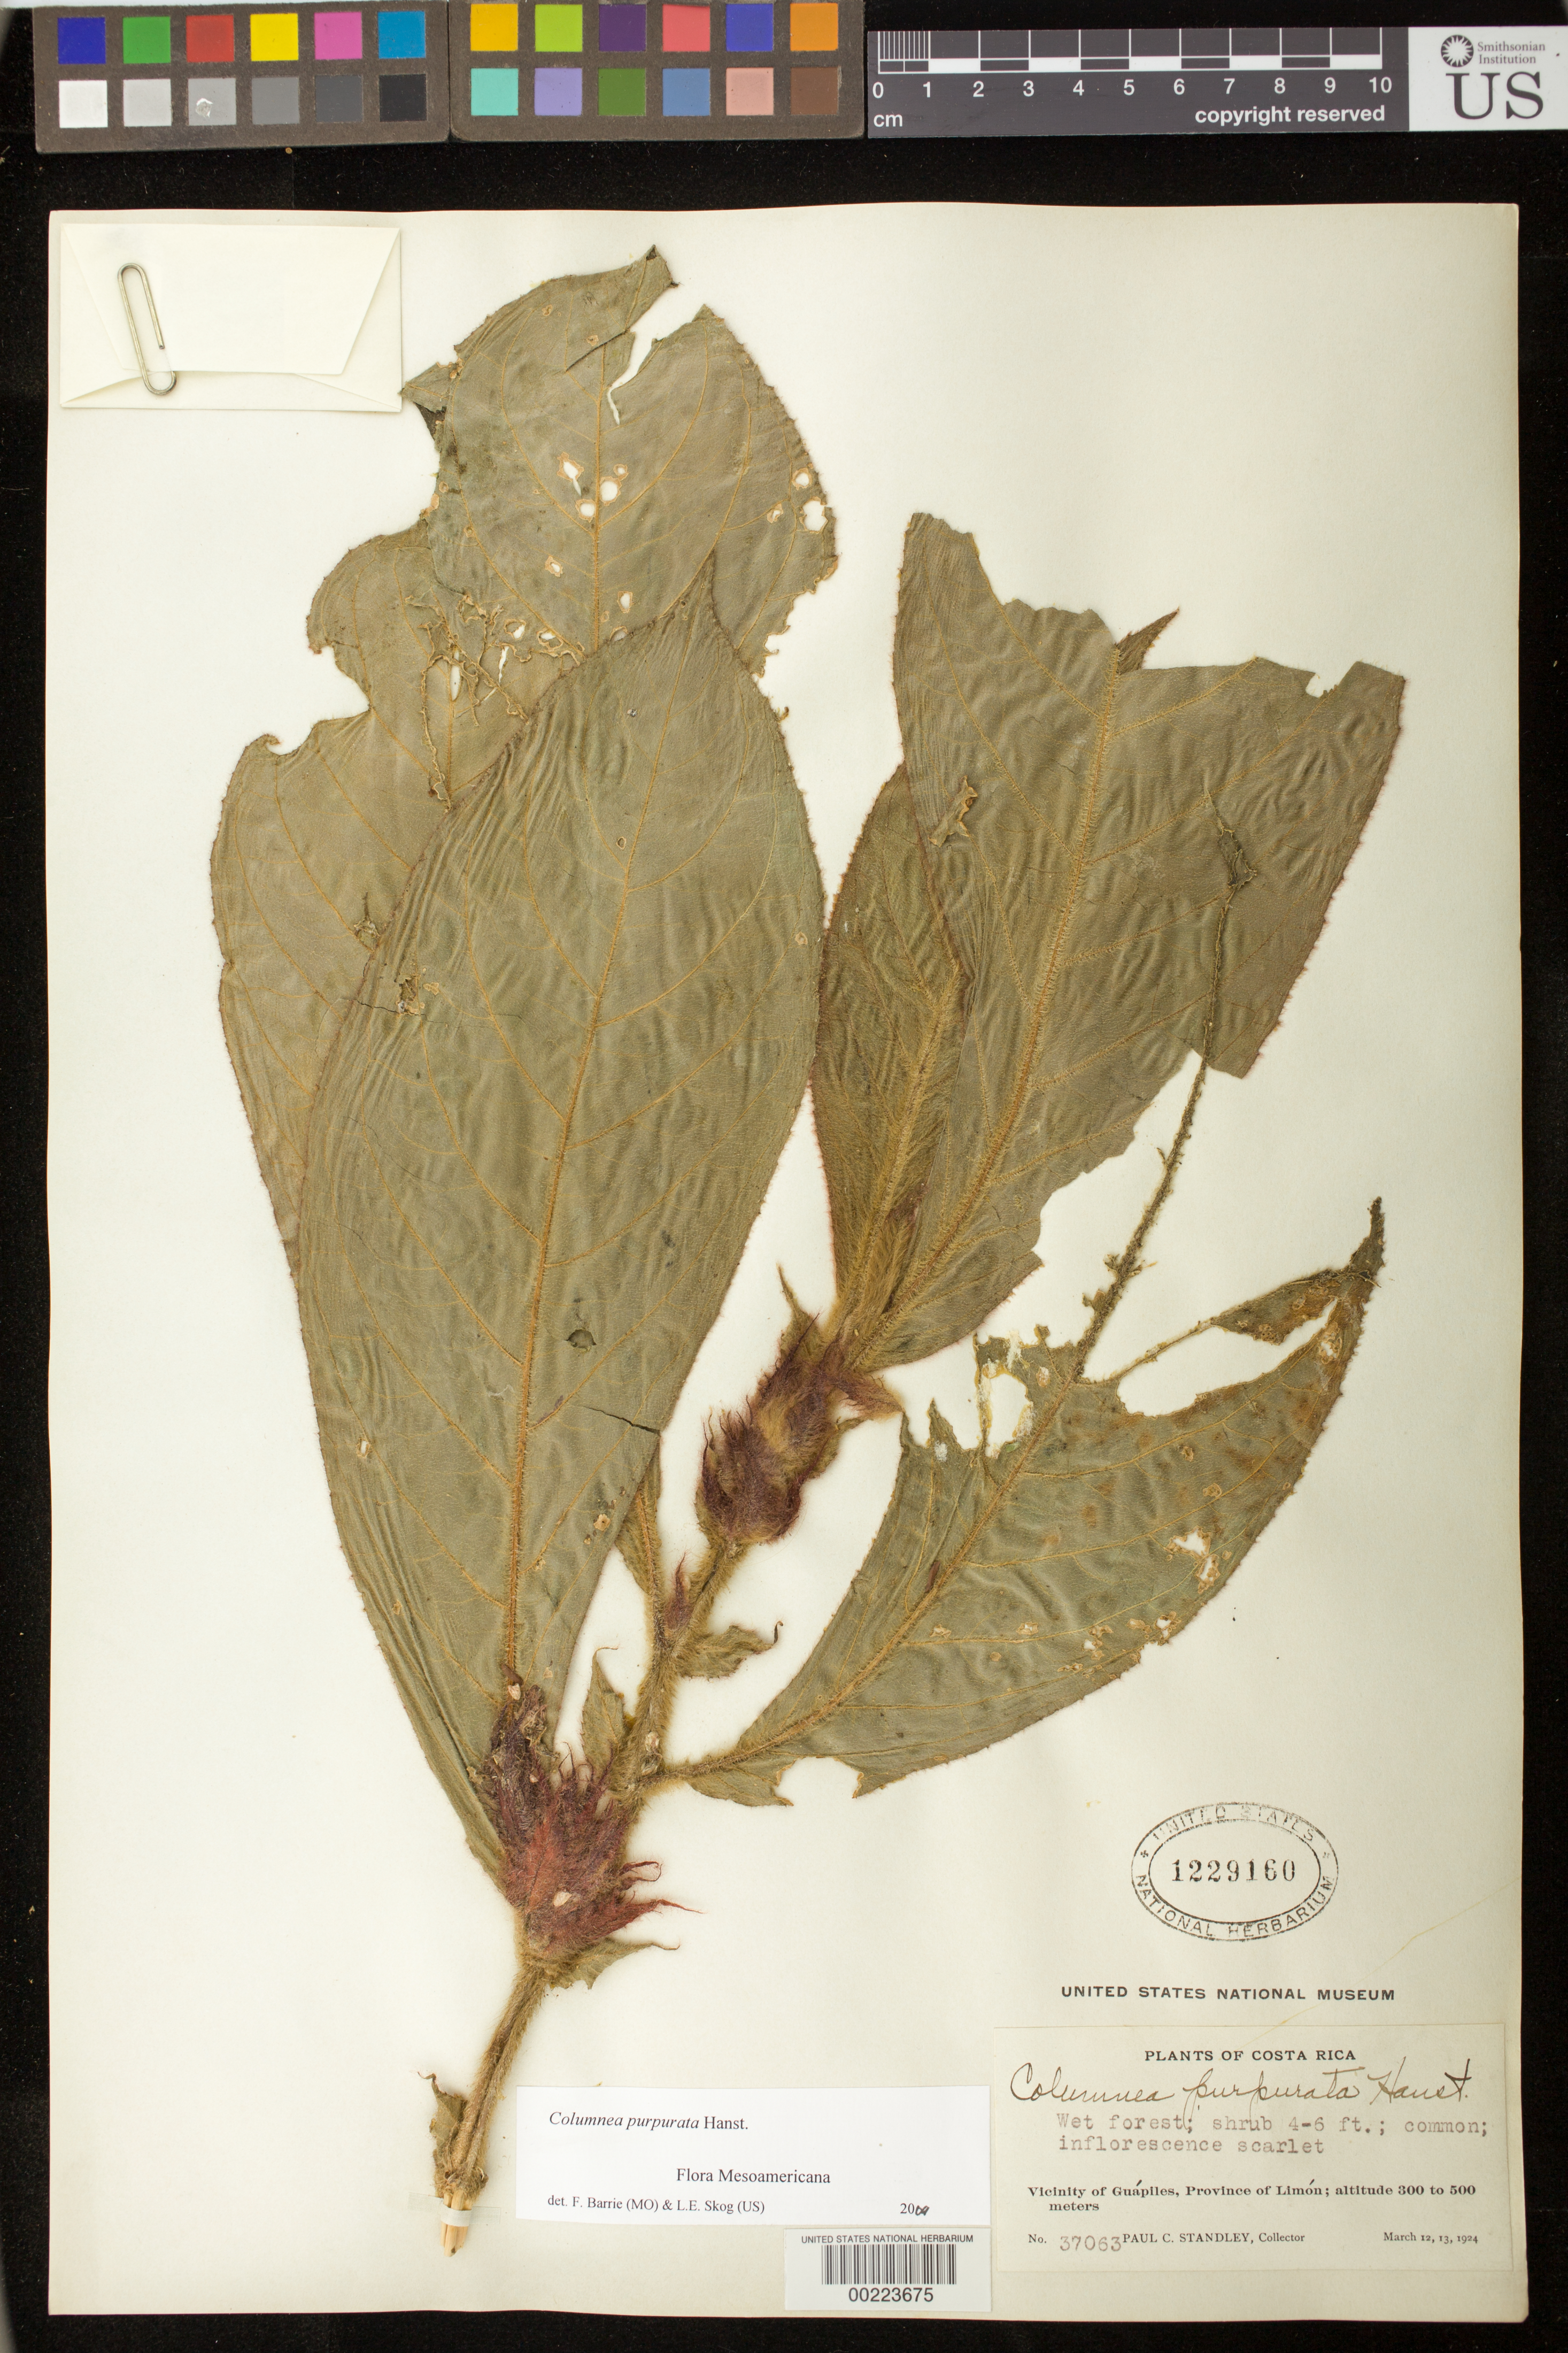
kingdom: Plantae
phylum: Tracheophyta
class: Magnoliopsida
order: Lamiales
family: Gesneriaceae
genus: Columnea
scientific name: Columnea purpurata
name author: Hanst.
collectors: P. C. Standley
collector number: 37063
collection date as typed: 12-13 Mar 1924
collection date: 1924-03-12/1924-03-13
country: Costa Rica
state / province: Limón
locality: Vicinity of Guapiles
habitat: Wet forest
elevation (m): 300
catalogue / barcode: US 1229160